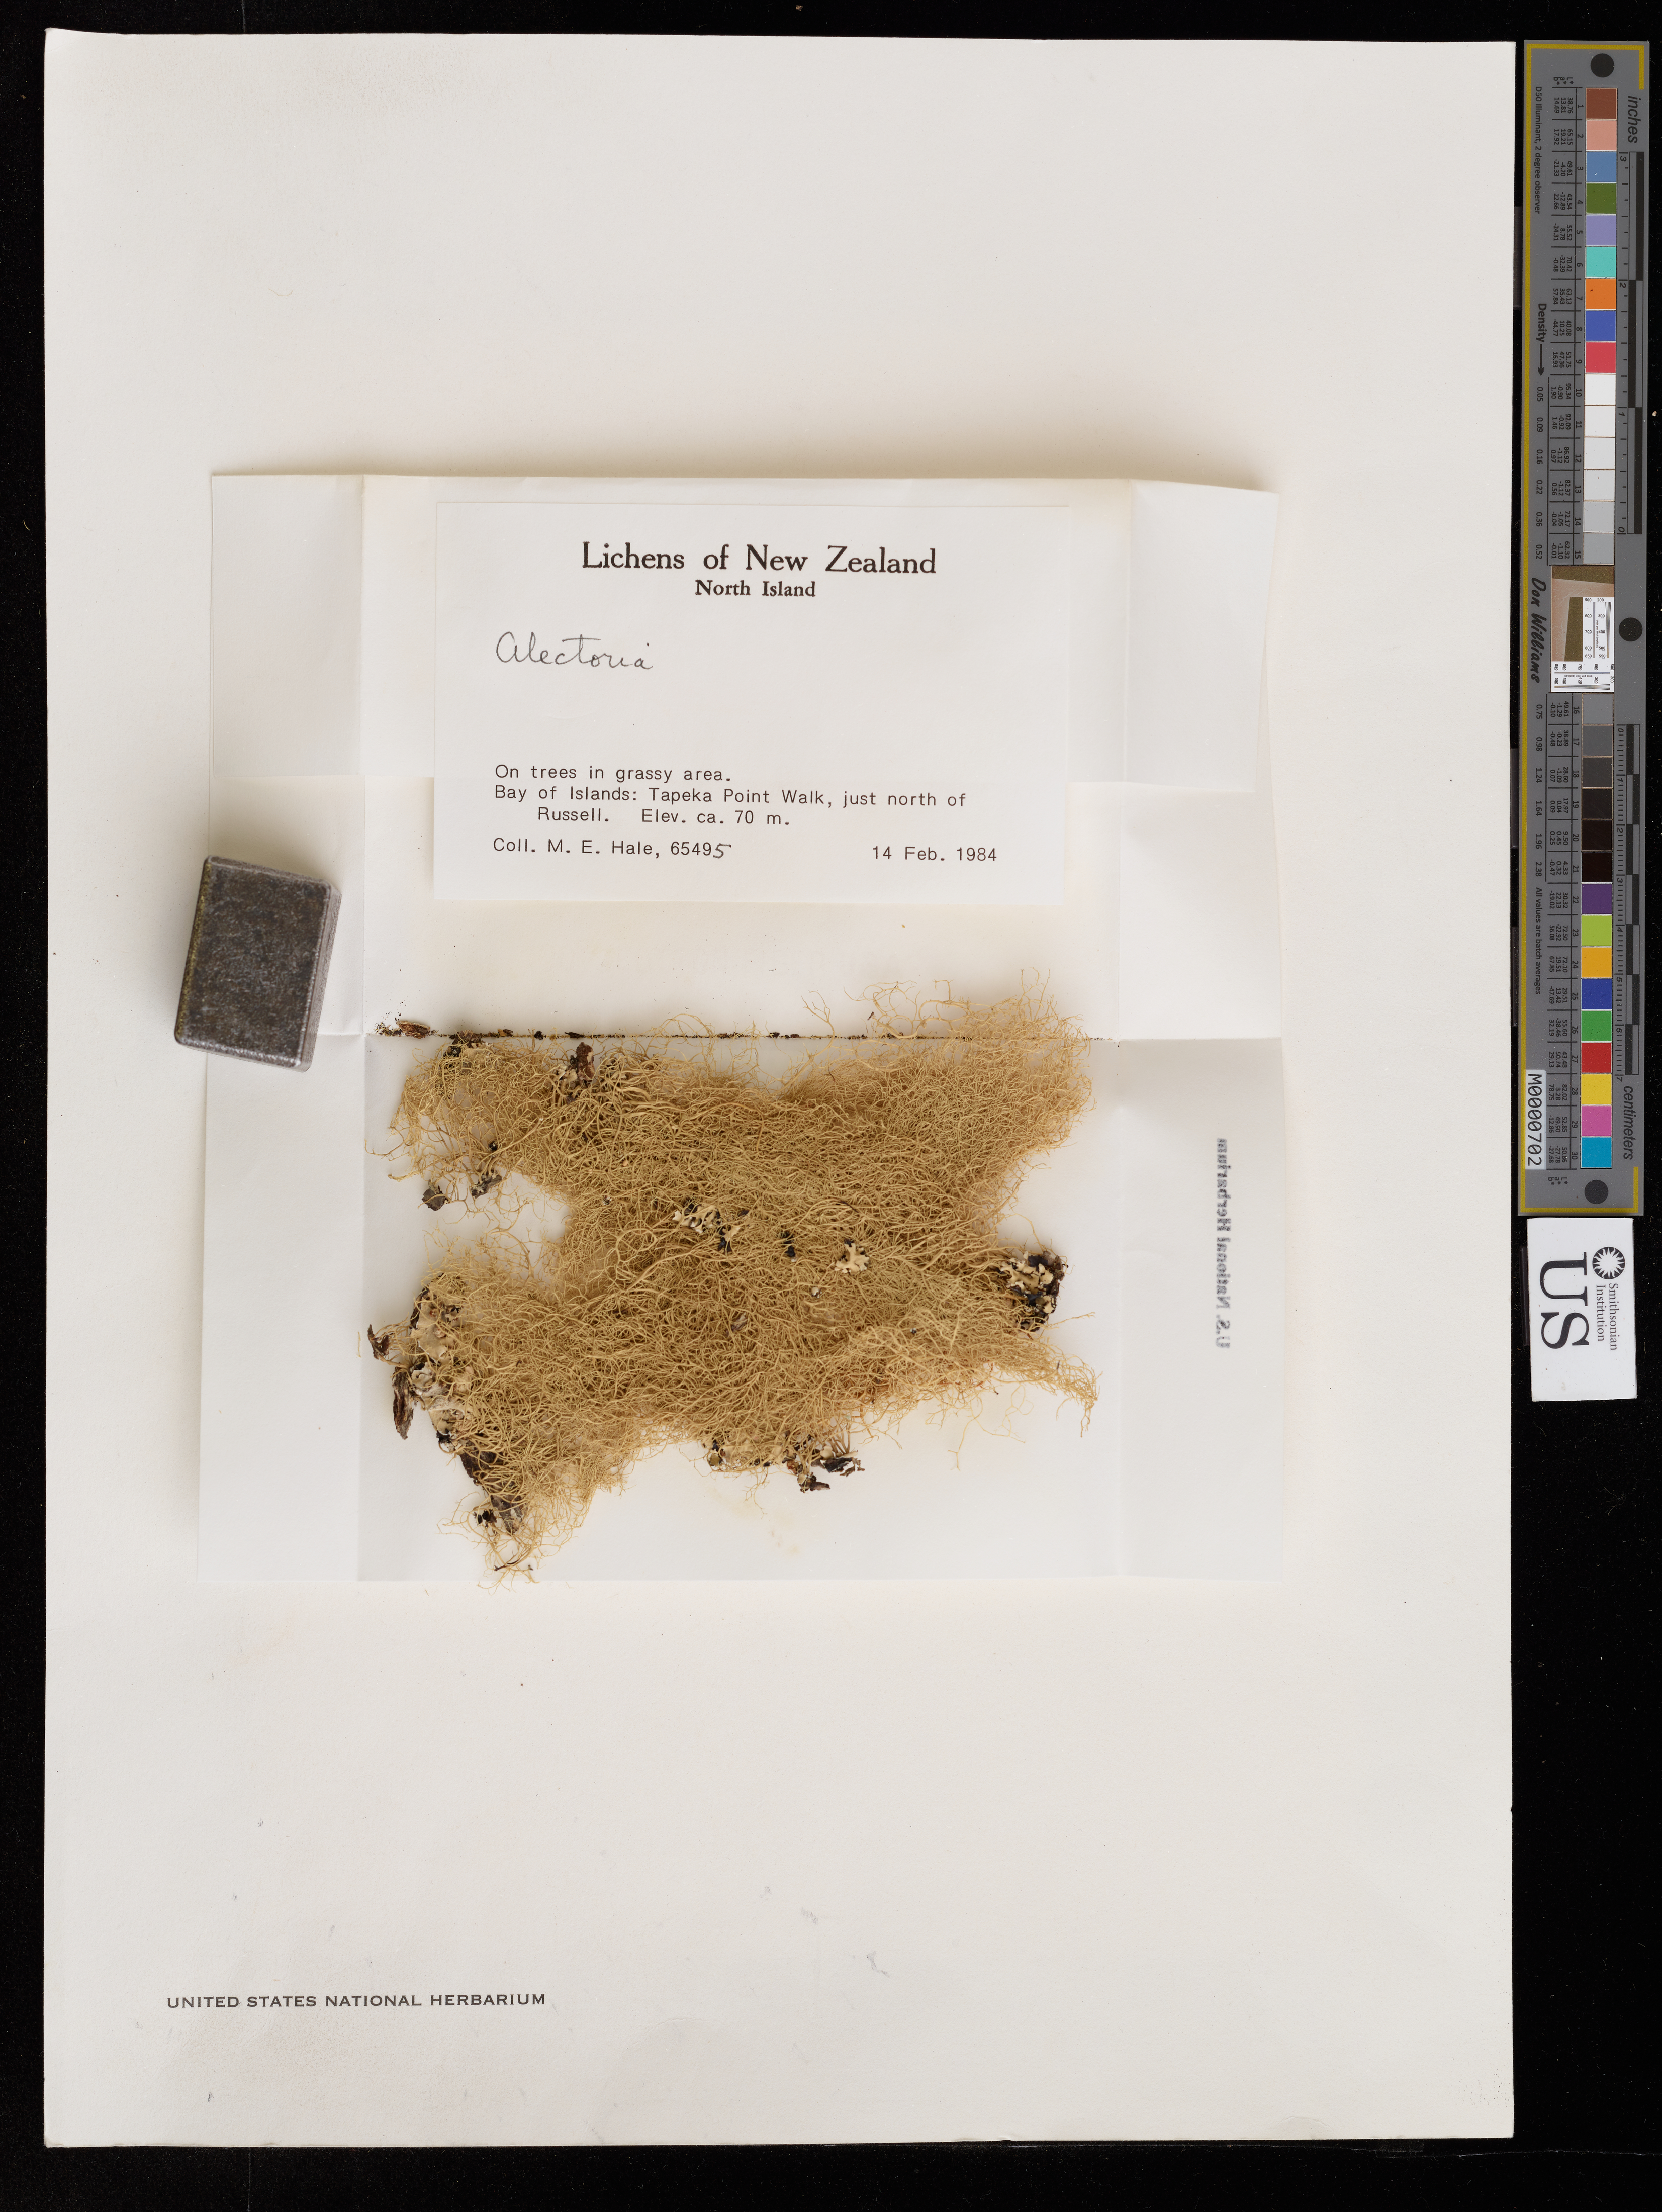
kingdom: Fungi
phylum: Ascomycota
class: Lecanoromycetes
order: Lecanorales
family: Parmeliaceae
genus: Alectoria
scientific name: Alectoria sp.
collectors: M. Hale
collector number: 65495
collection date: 1984-02-14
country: New Zealand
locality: N Island, Bay of Islands: Tapeka Point Walk, just N of Russell.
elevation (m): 70